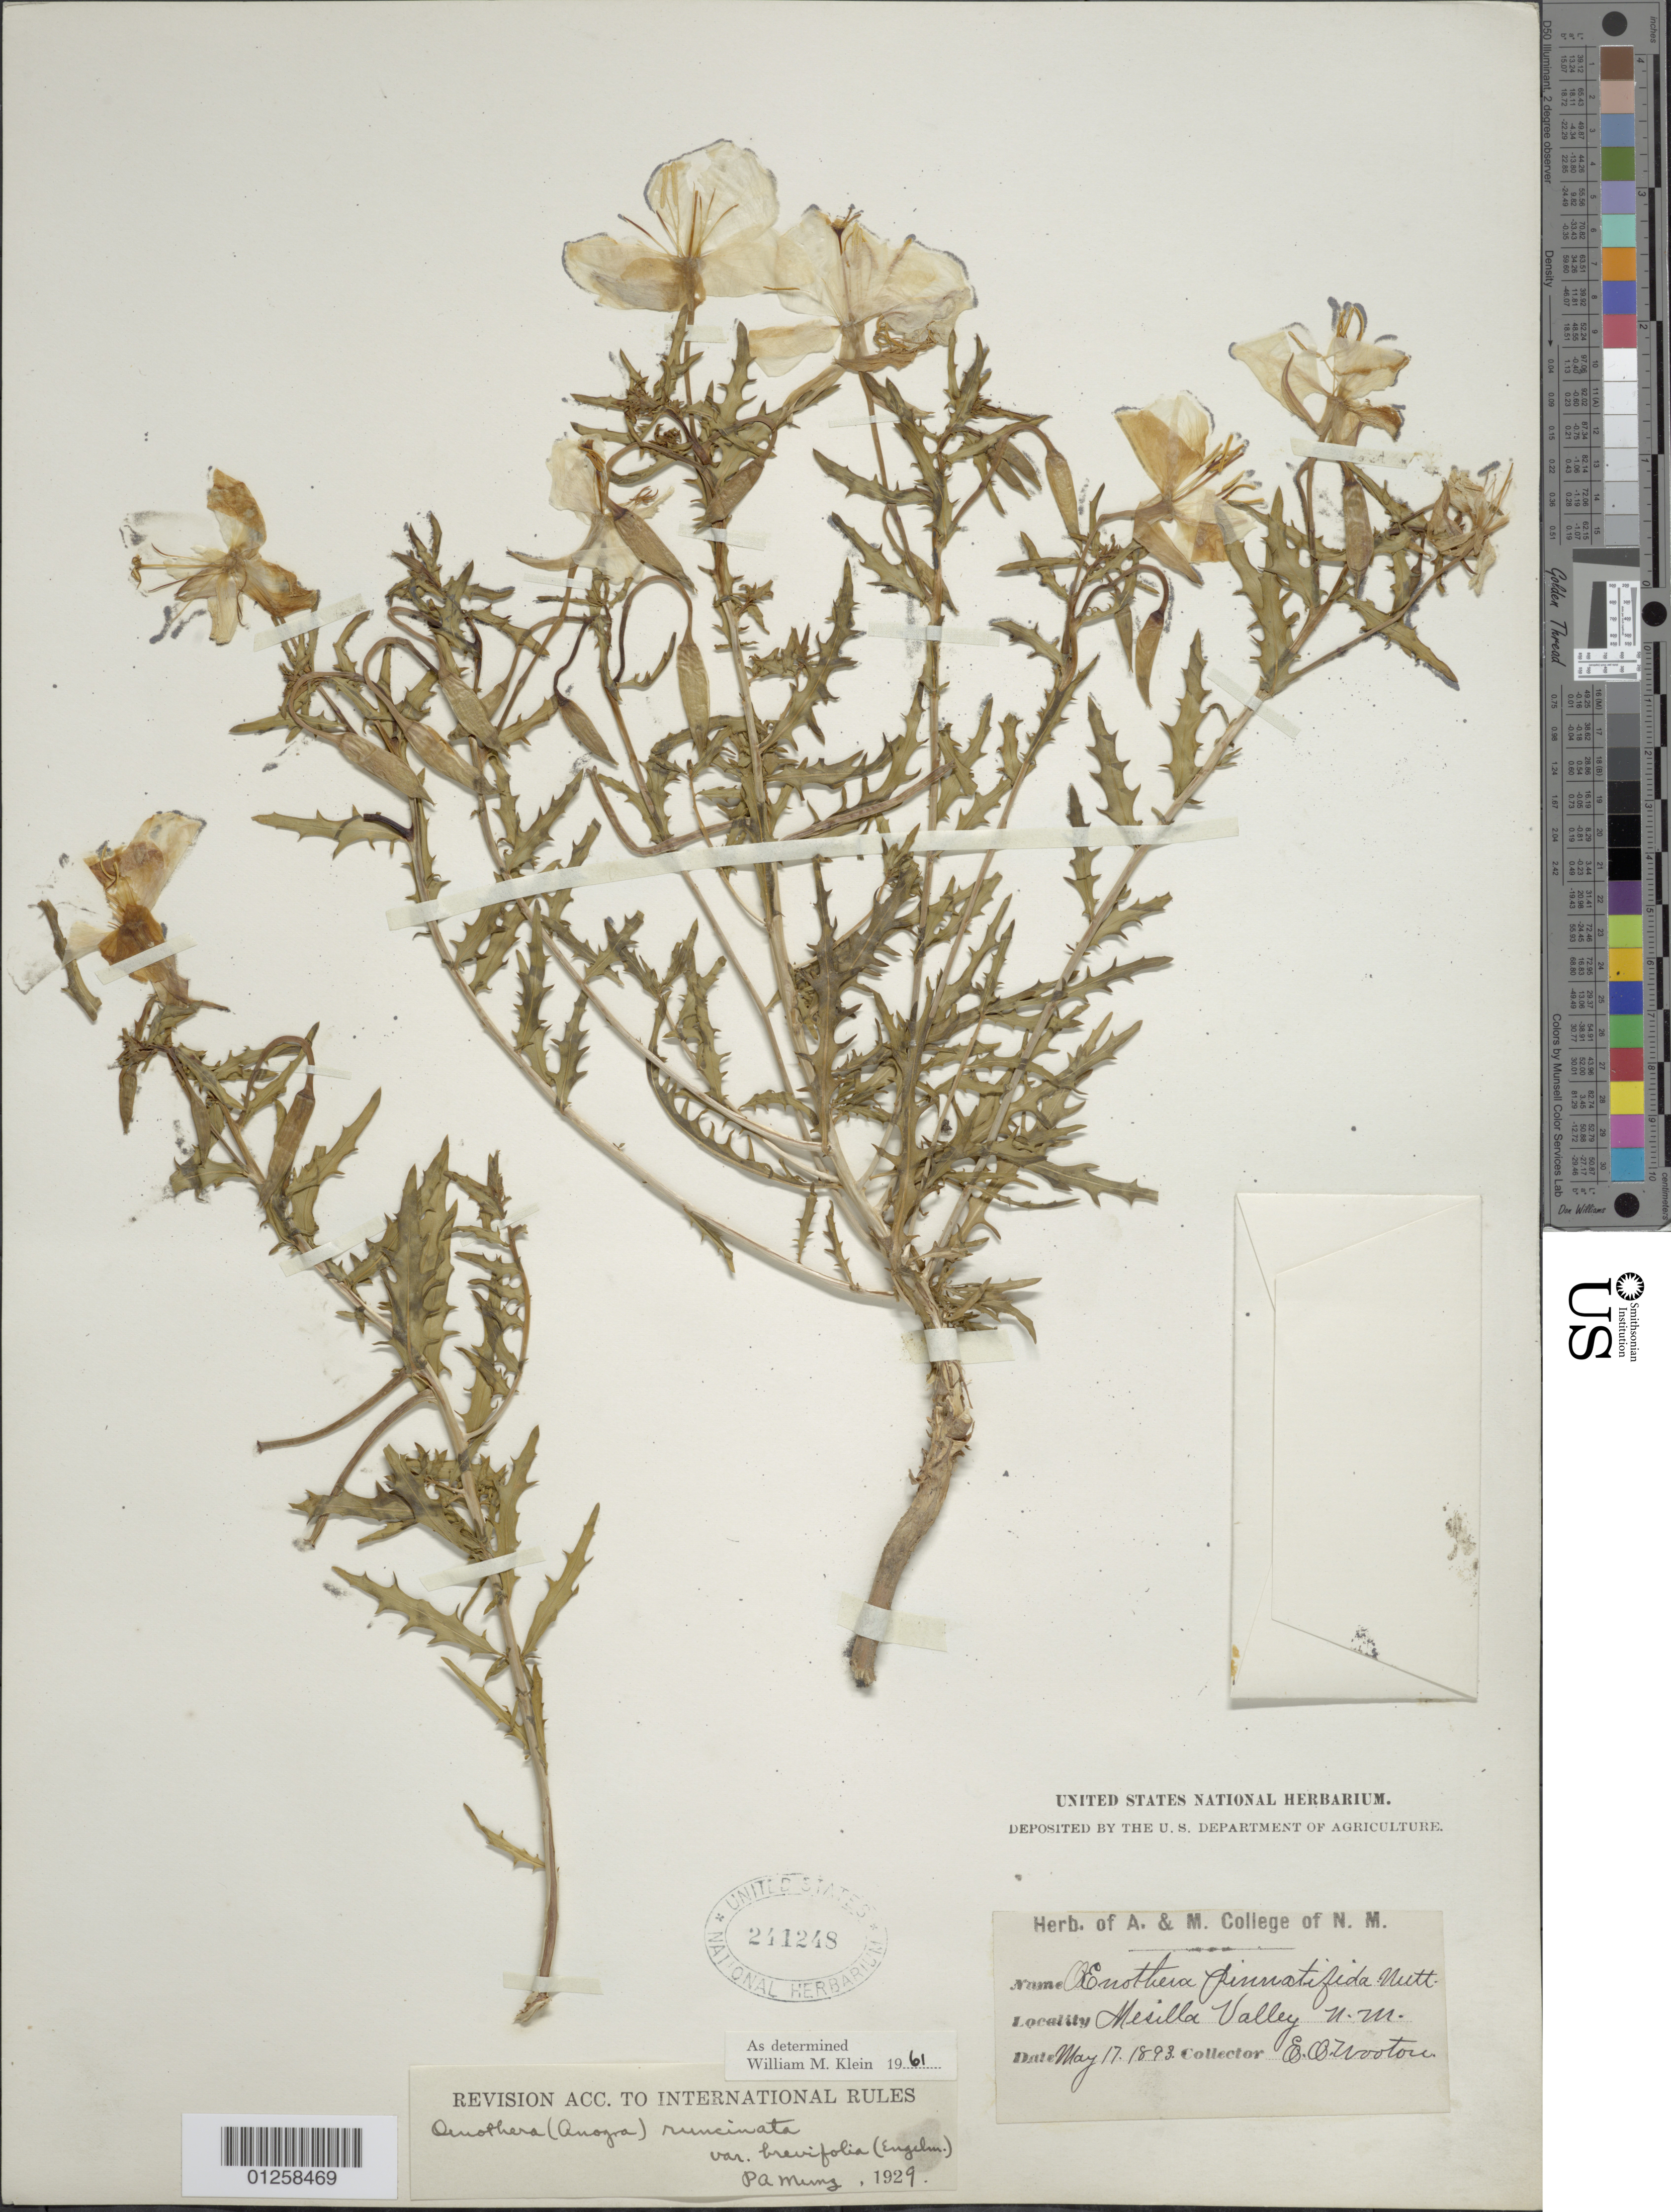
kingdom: Plantae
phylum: Tracheophyta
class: Magnoliopsida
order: Myrtales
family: Onagraceae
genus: Oenothera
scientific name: Oenothera pallida subsp. runcinata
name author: (Engelm.) Munz & W.M. Klein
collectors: E. O. Wooton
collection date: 1893-05-17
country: United States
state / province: New Mexico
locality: Mesilla Valley.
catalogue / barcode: US 241248